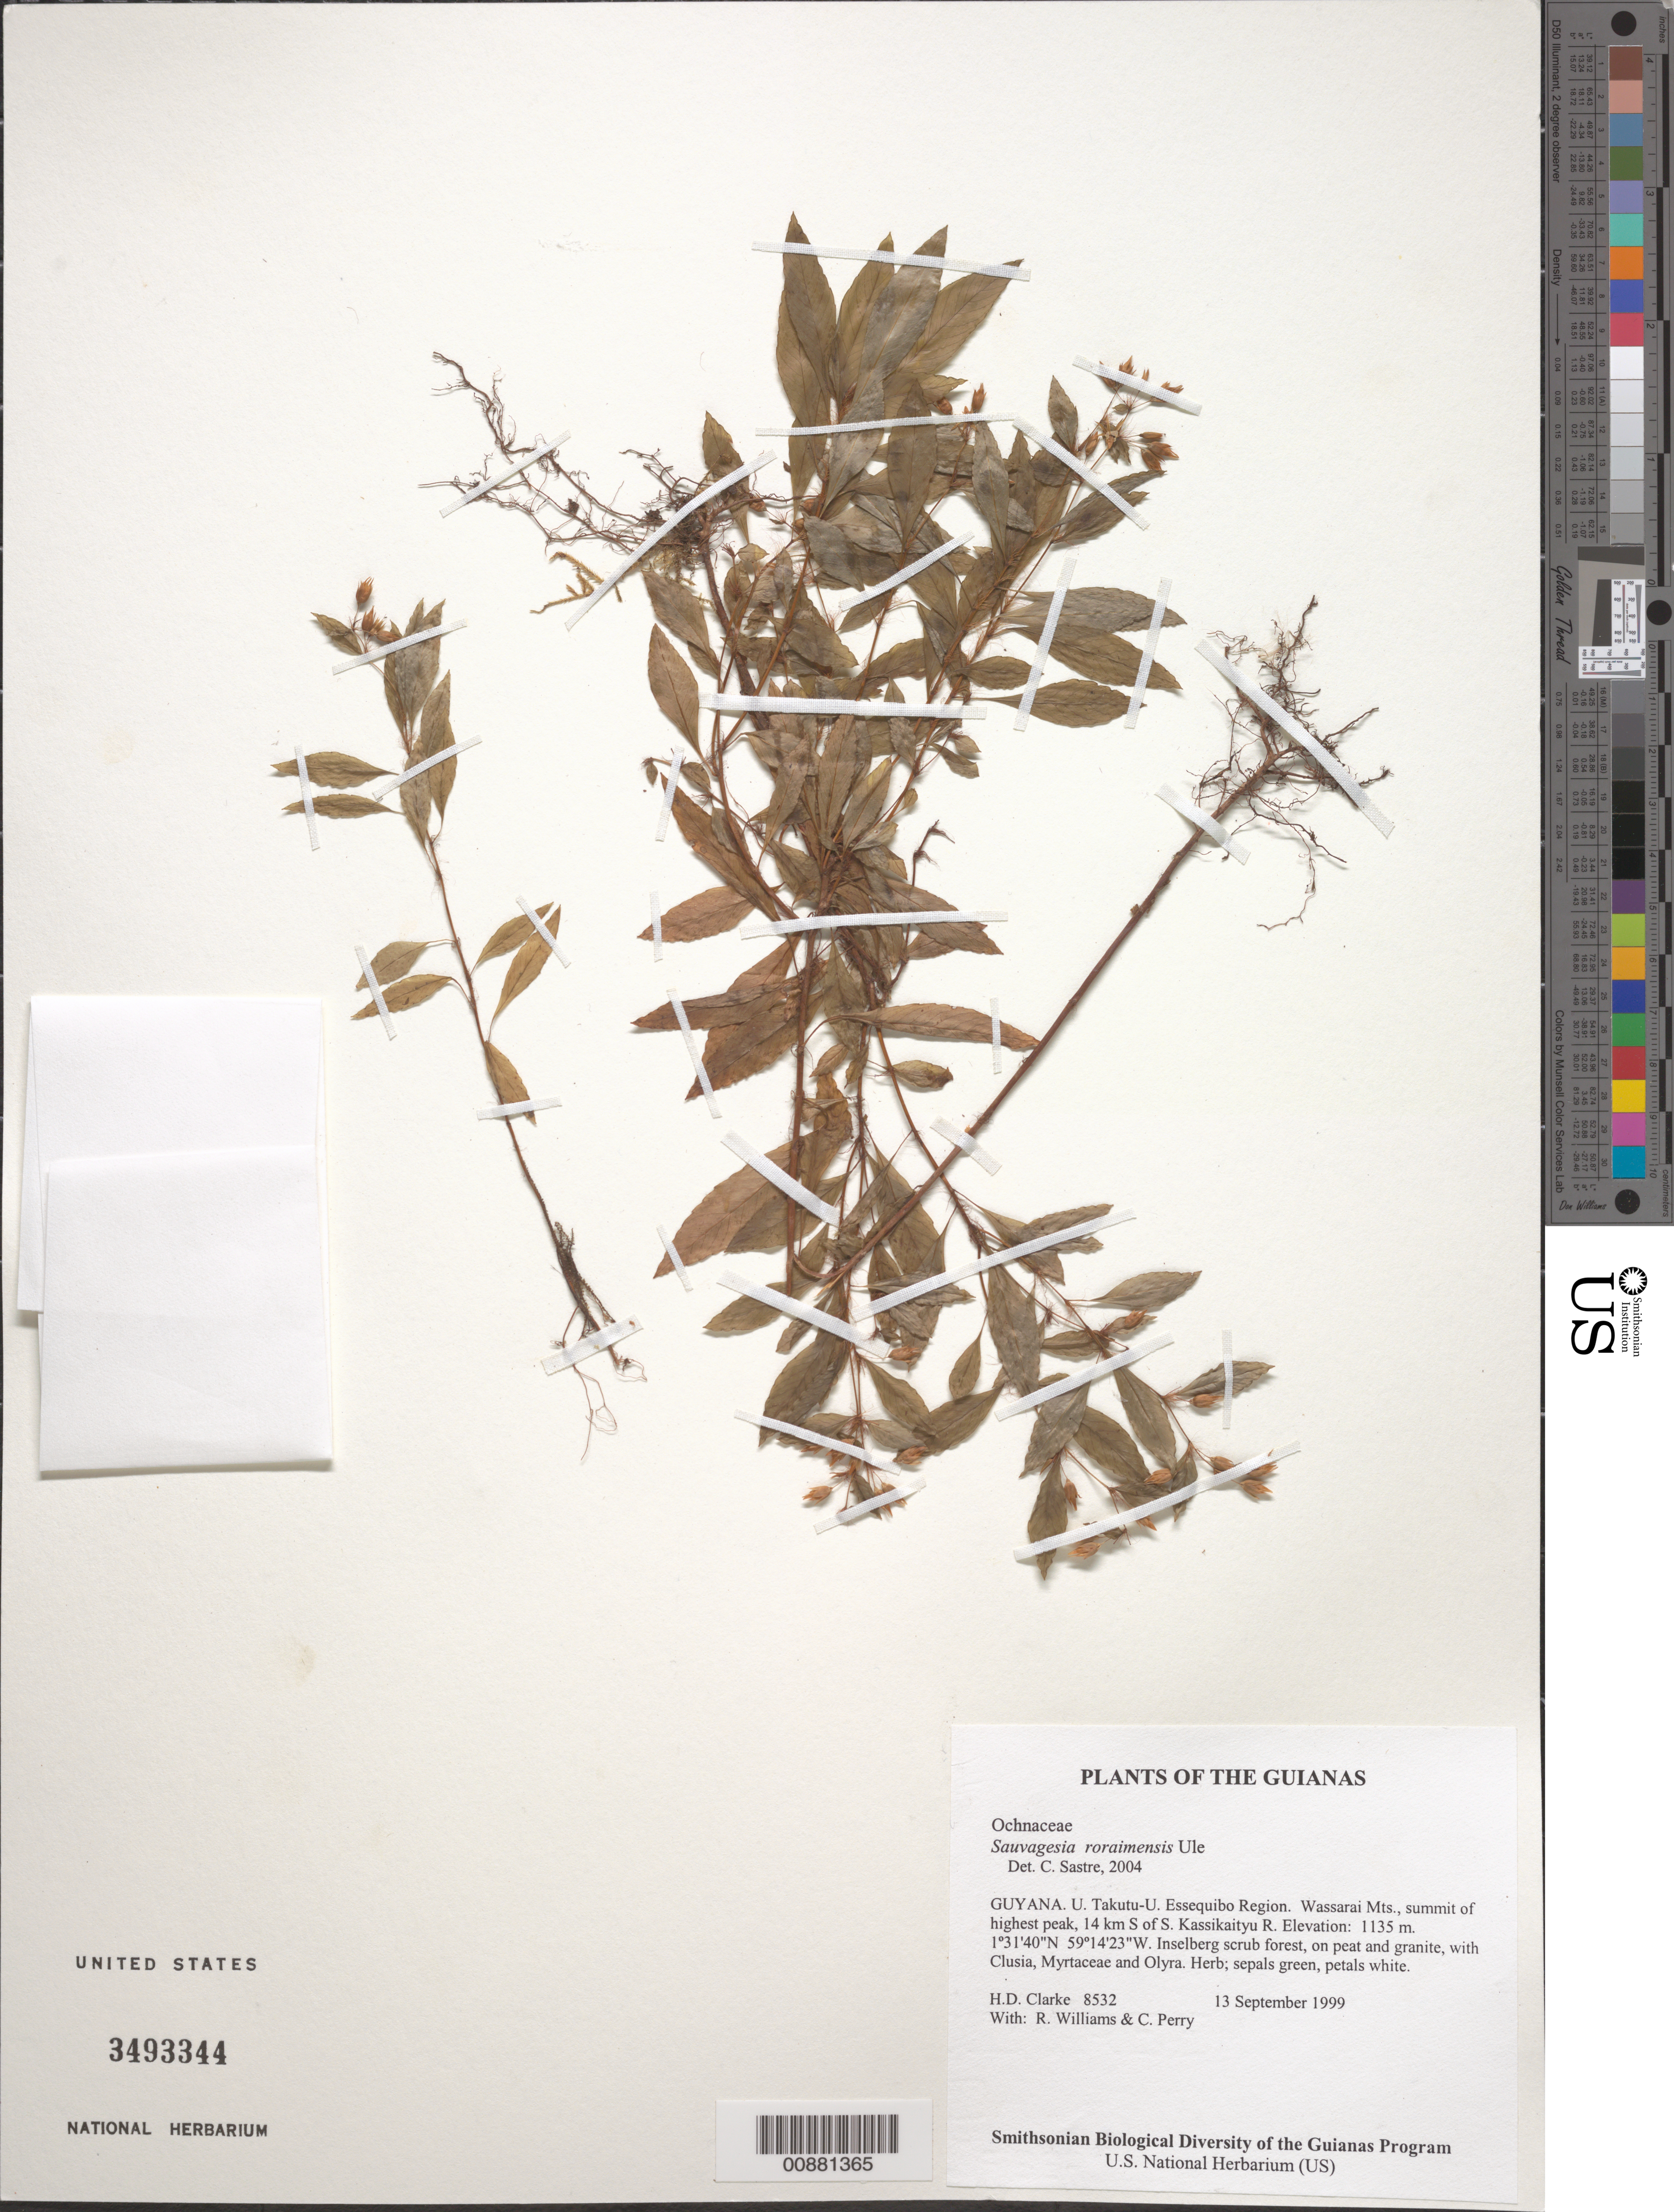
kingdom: Plantae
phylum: Tracheophyta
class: Magnoliopsida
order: Malpighiales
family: Ochnaceae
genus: Sauvagesia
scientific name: Sauvagesia roraimensis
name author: Ule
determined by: Sastre, C. H. L.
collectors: H. D. Clarke, R. Williams & C. Perry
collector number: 8532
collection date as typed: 13 September 1999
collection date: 1999-09-13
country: Guyana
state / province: U. Takutu-U. Essequibo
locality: Wassarai Mts., summit of highest peak, 14 km S of S. Kassikaityu R.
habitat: Inselberg scrub forest, on peat and granite, with Clusia, Myrtaceae and Olyra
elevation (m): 1135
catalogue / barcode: US 3493344